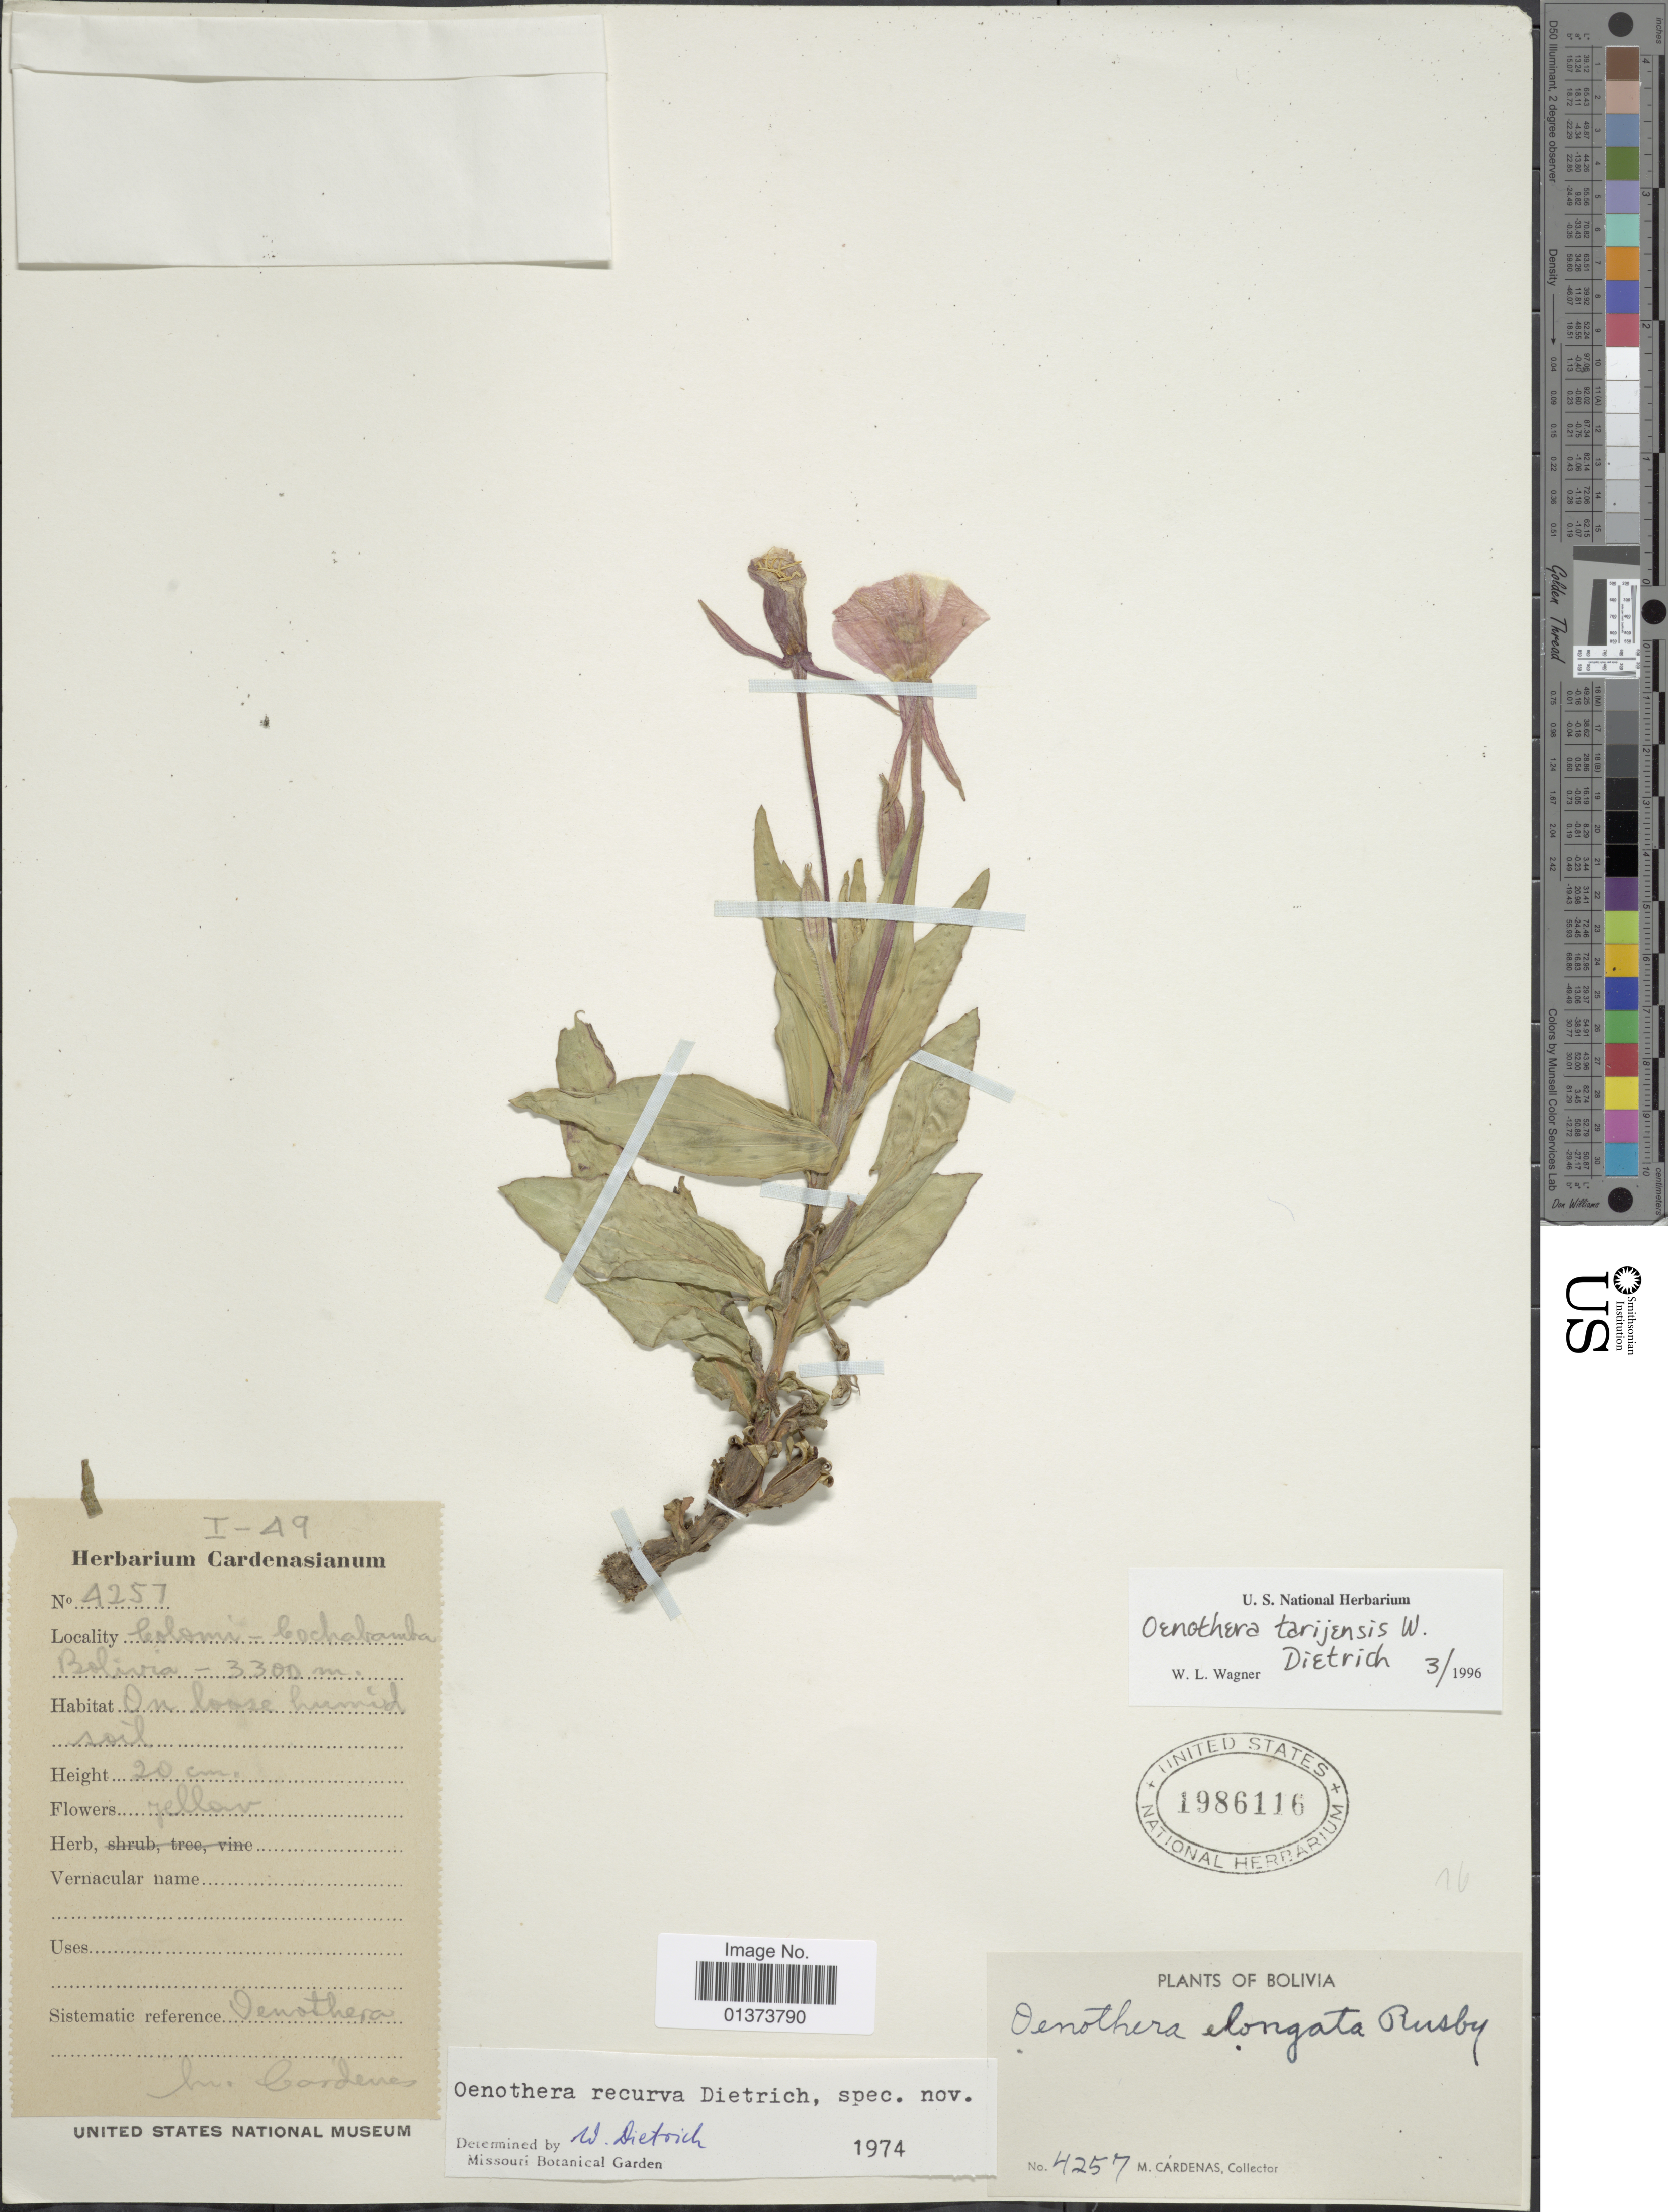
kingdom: Plantae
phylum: Tracheophyta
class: Magnoliopsida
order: Myrtales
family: Onagraceae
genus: Oenothera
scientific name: Oenothera tarijensis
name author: W. Dietr.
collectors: M. Cárdenas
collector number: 4257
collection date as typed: Transcribed d/m/y: /1/49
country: Bolivia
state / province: Cochabamba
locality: Colomi. On loose humid soil.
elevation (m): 3300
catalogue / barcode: US 1986116